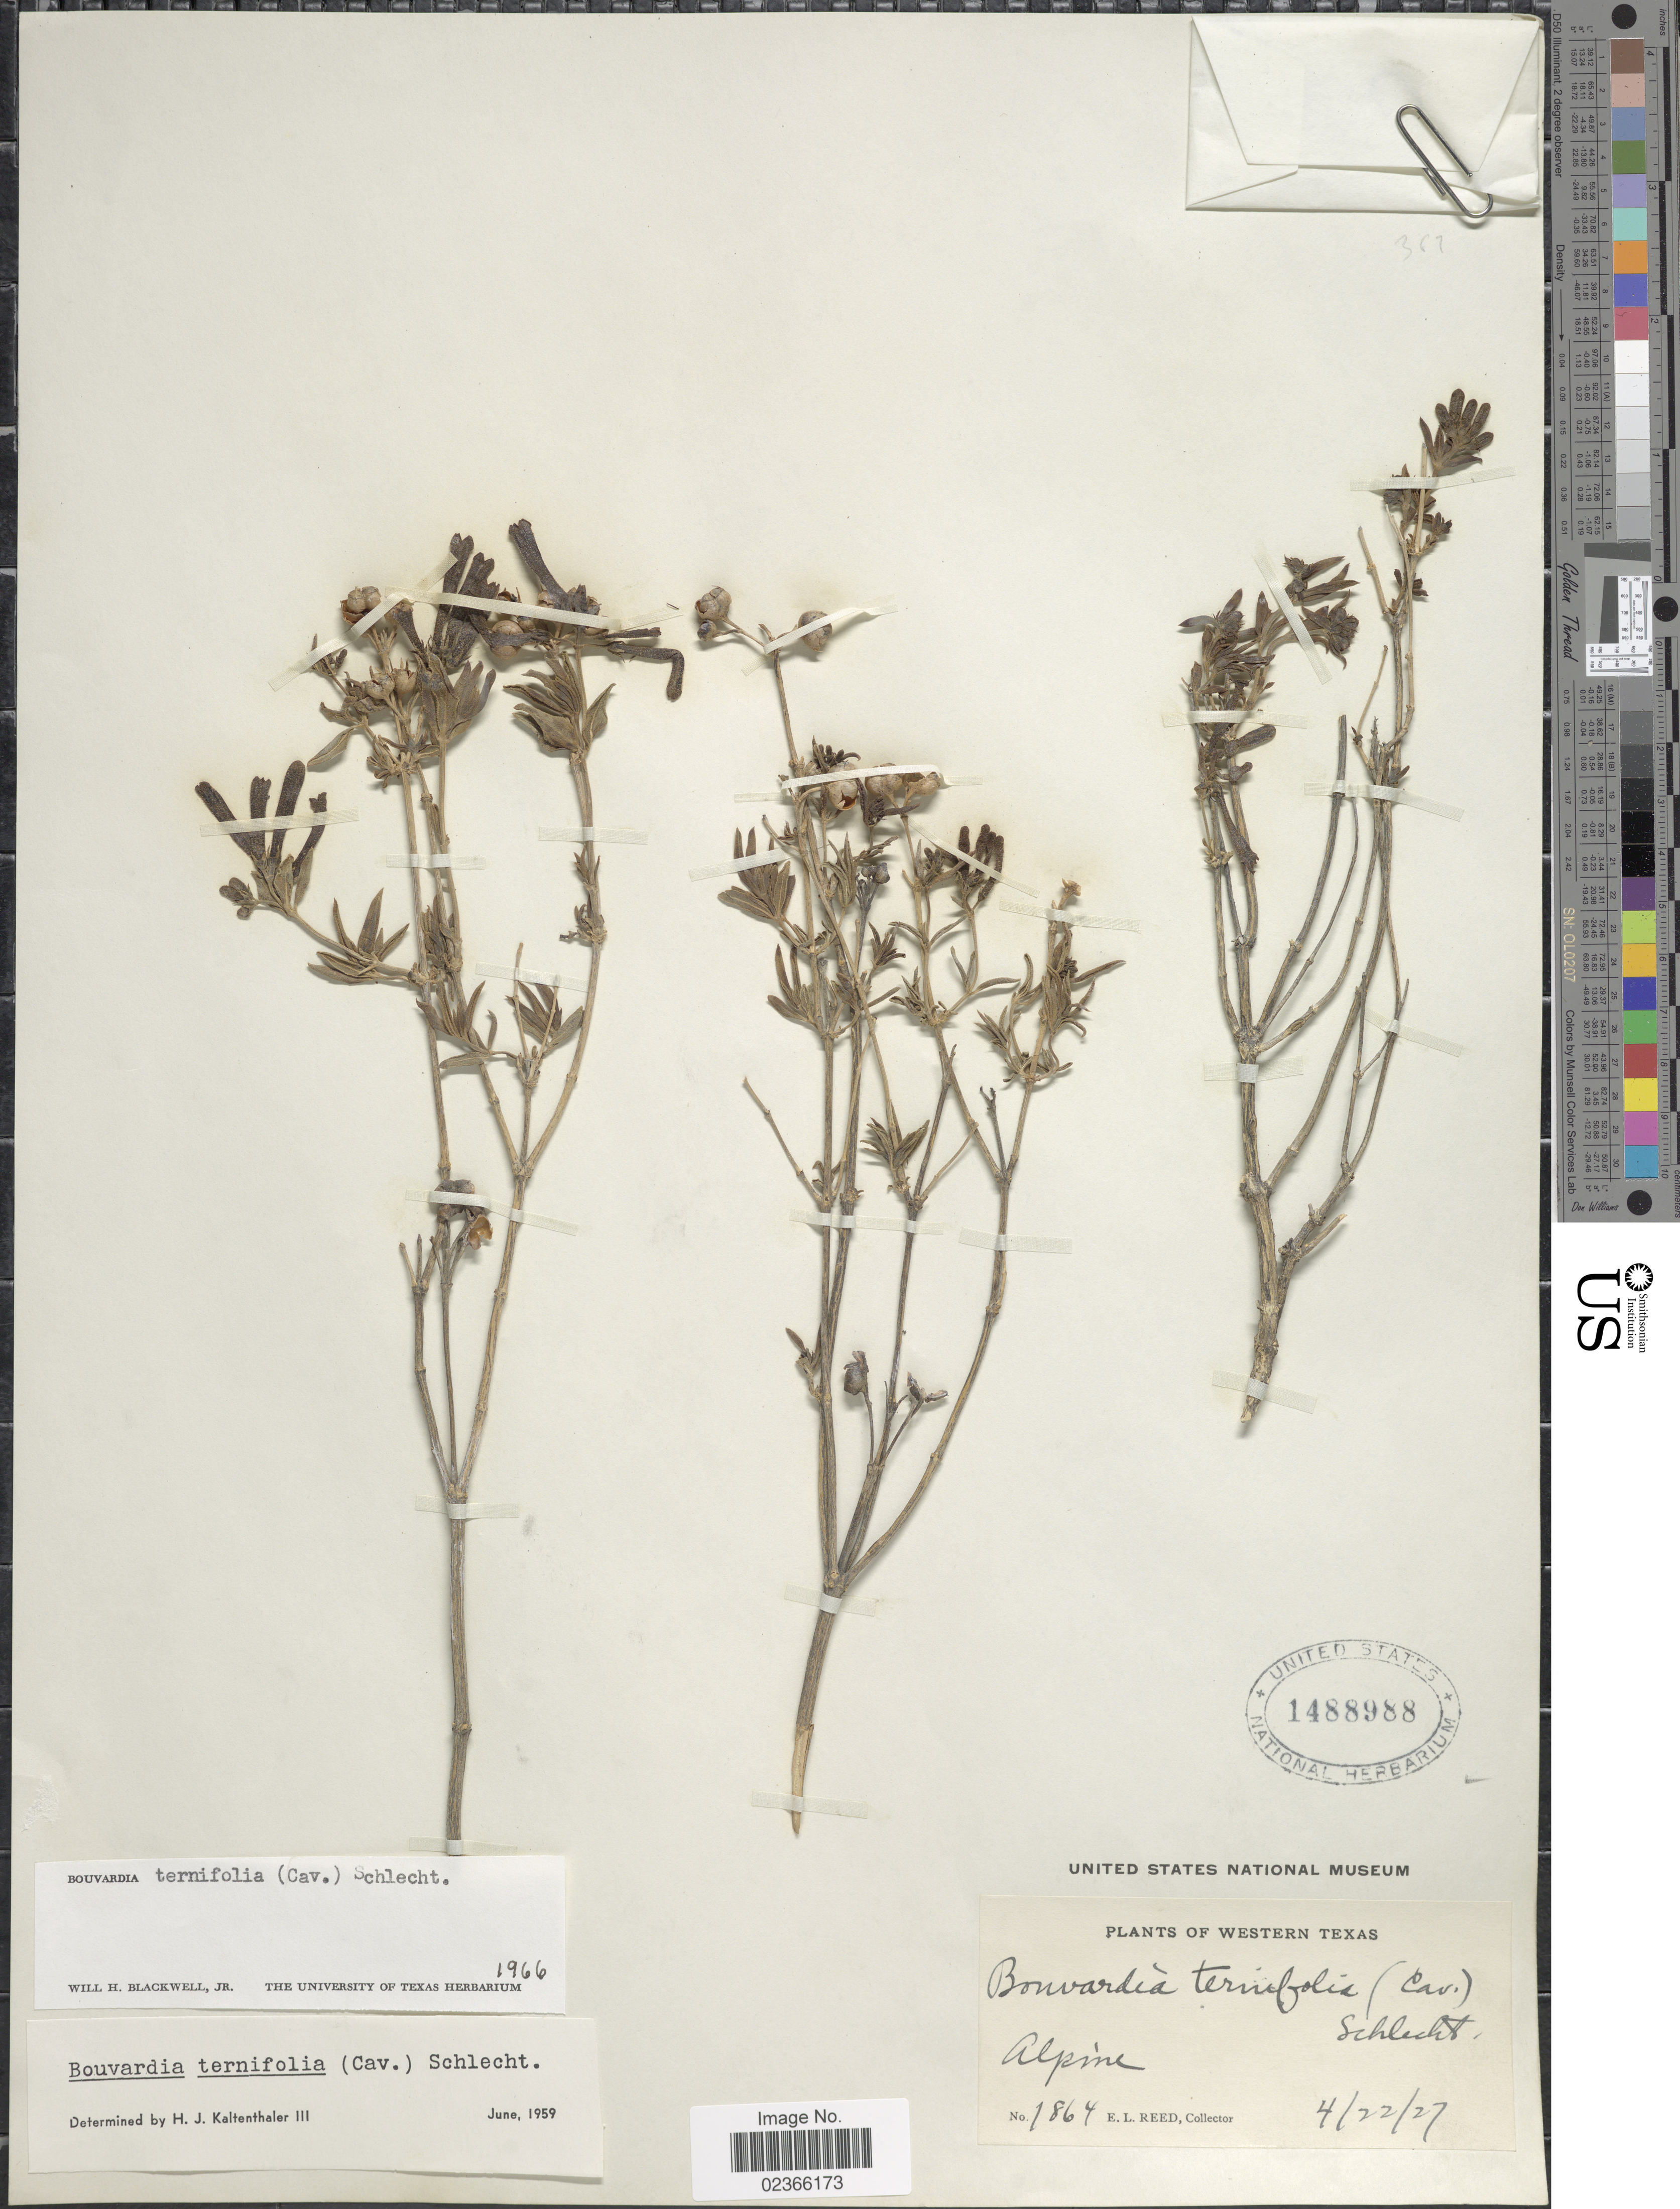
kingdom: Plantae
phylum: Tracheophyta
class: Magnoliopsida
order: Gentianales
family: Rubiaceae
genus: Bouvardia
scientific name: Bouvardia ternifolia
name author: (Cav.) Schltdl.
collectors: E. Reed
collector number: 1864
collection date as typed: Transcribed d/m/y: 22/4/27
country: United States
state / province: Texas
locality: Western Texas. Alpine.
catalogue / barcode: US 1488988